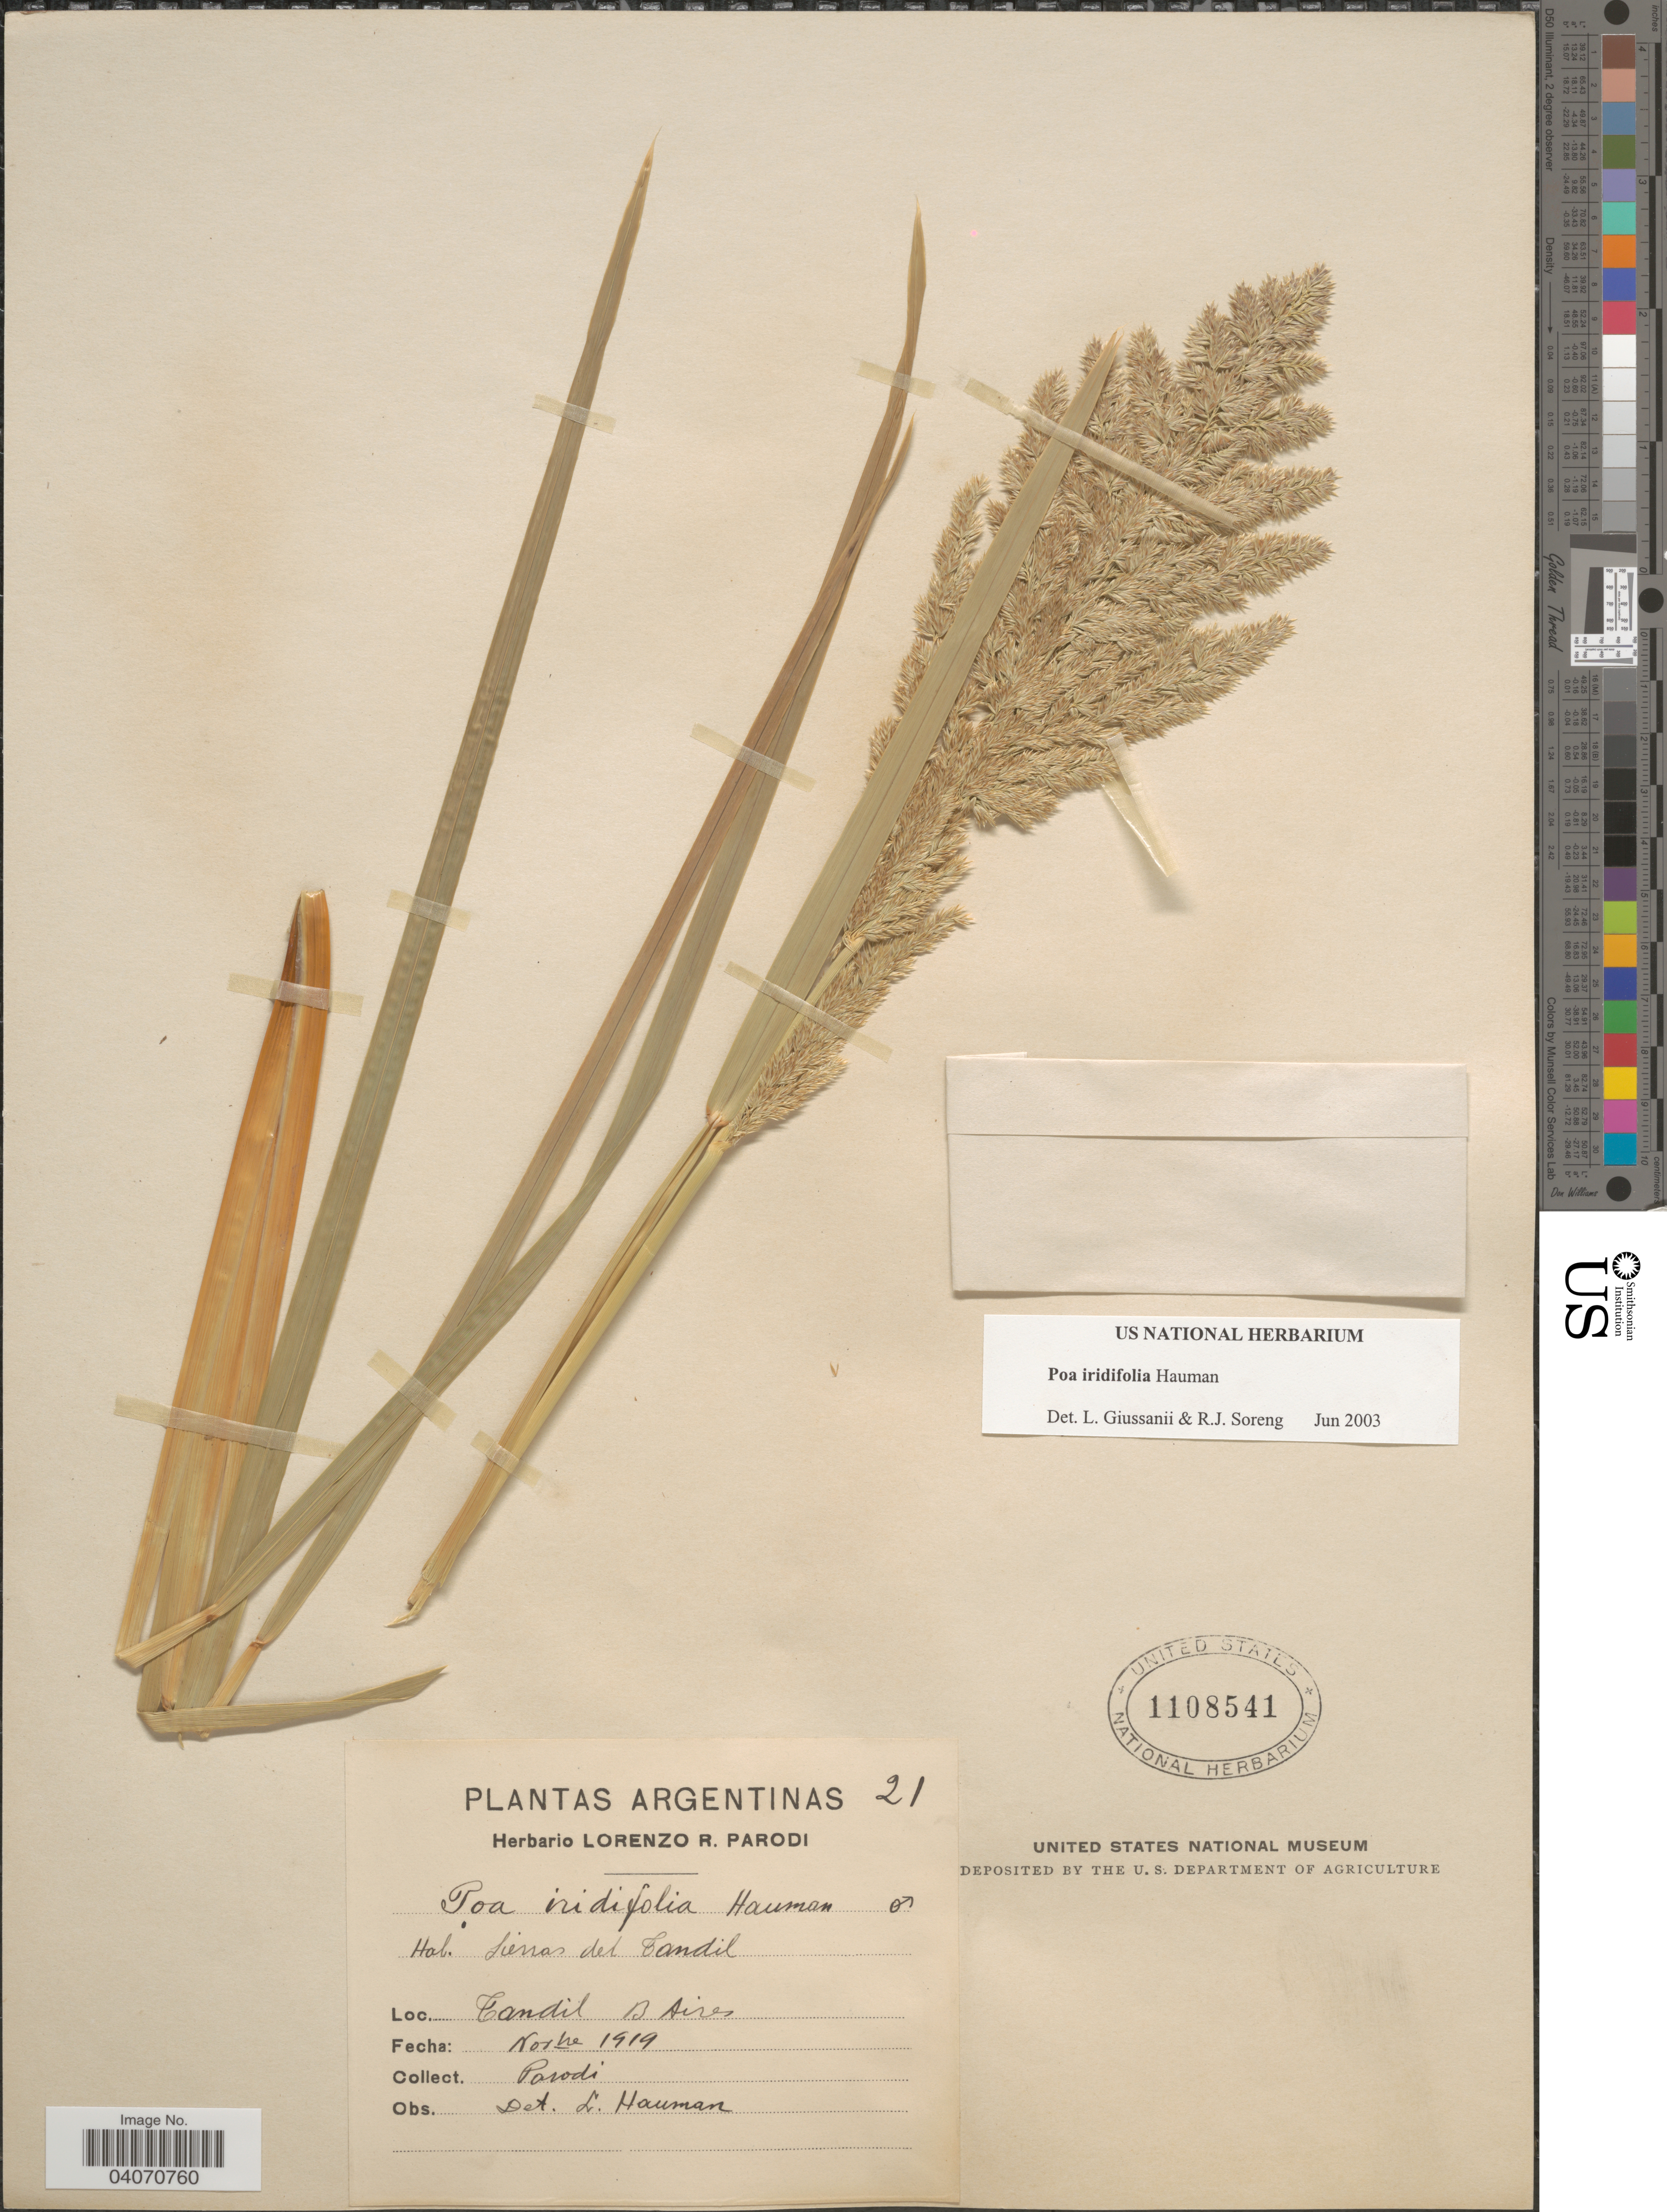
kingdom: Plantae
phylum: Tracheophyta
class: Liliopsida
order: Poales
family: Poaceae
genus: Poa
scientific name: Poa iridifolia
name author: Hauman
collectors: L. R. Parodi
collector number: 21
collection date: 1919-11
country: Argentina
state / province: Buenos Aires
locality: Sierras del Tandil. Tandil.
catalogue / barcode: US 1108541